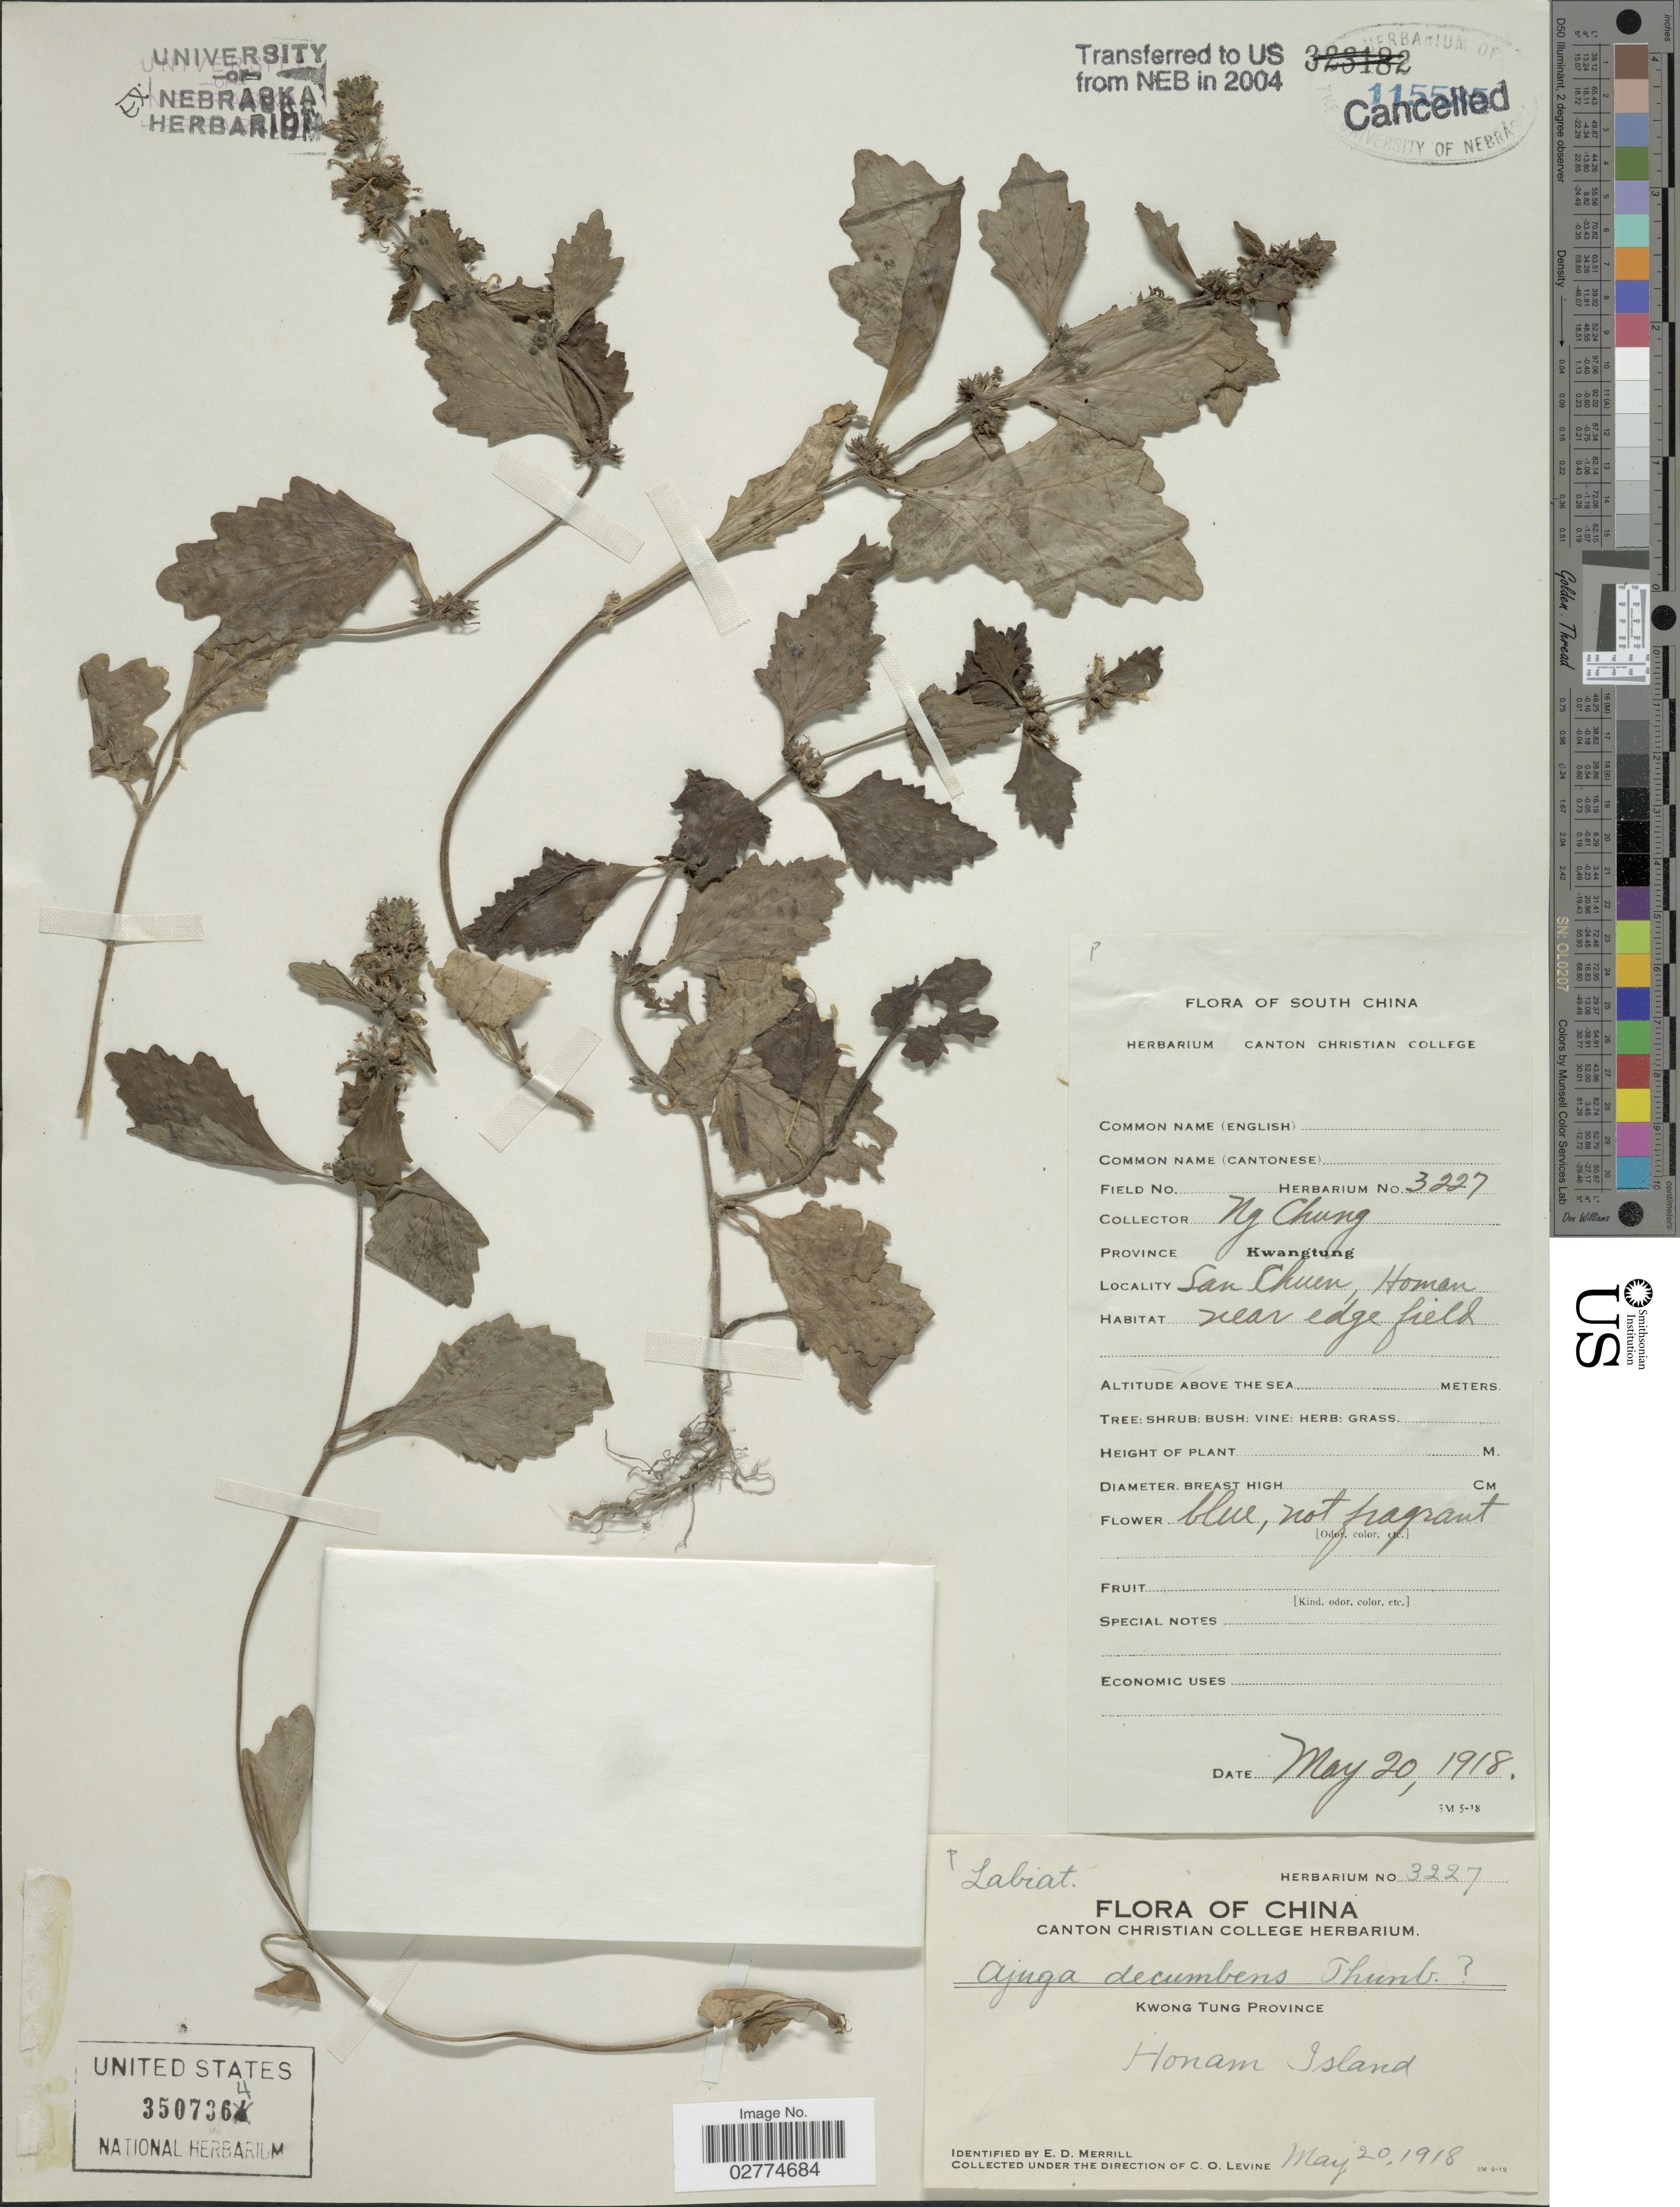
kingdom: Plantae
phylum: Tracheophyta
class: Magnoliopsida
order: Lamiales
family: Lamiaceae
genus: Ajuga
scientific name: Ajuga decumbens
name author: Thunb.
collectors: C. L. Ng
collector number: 3227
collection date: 1918-05-20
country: China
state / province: Guangdong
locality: Kwong Tung Province, Honam Island, San Chuen.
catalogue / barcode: US 3507364